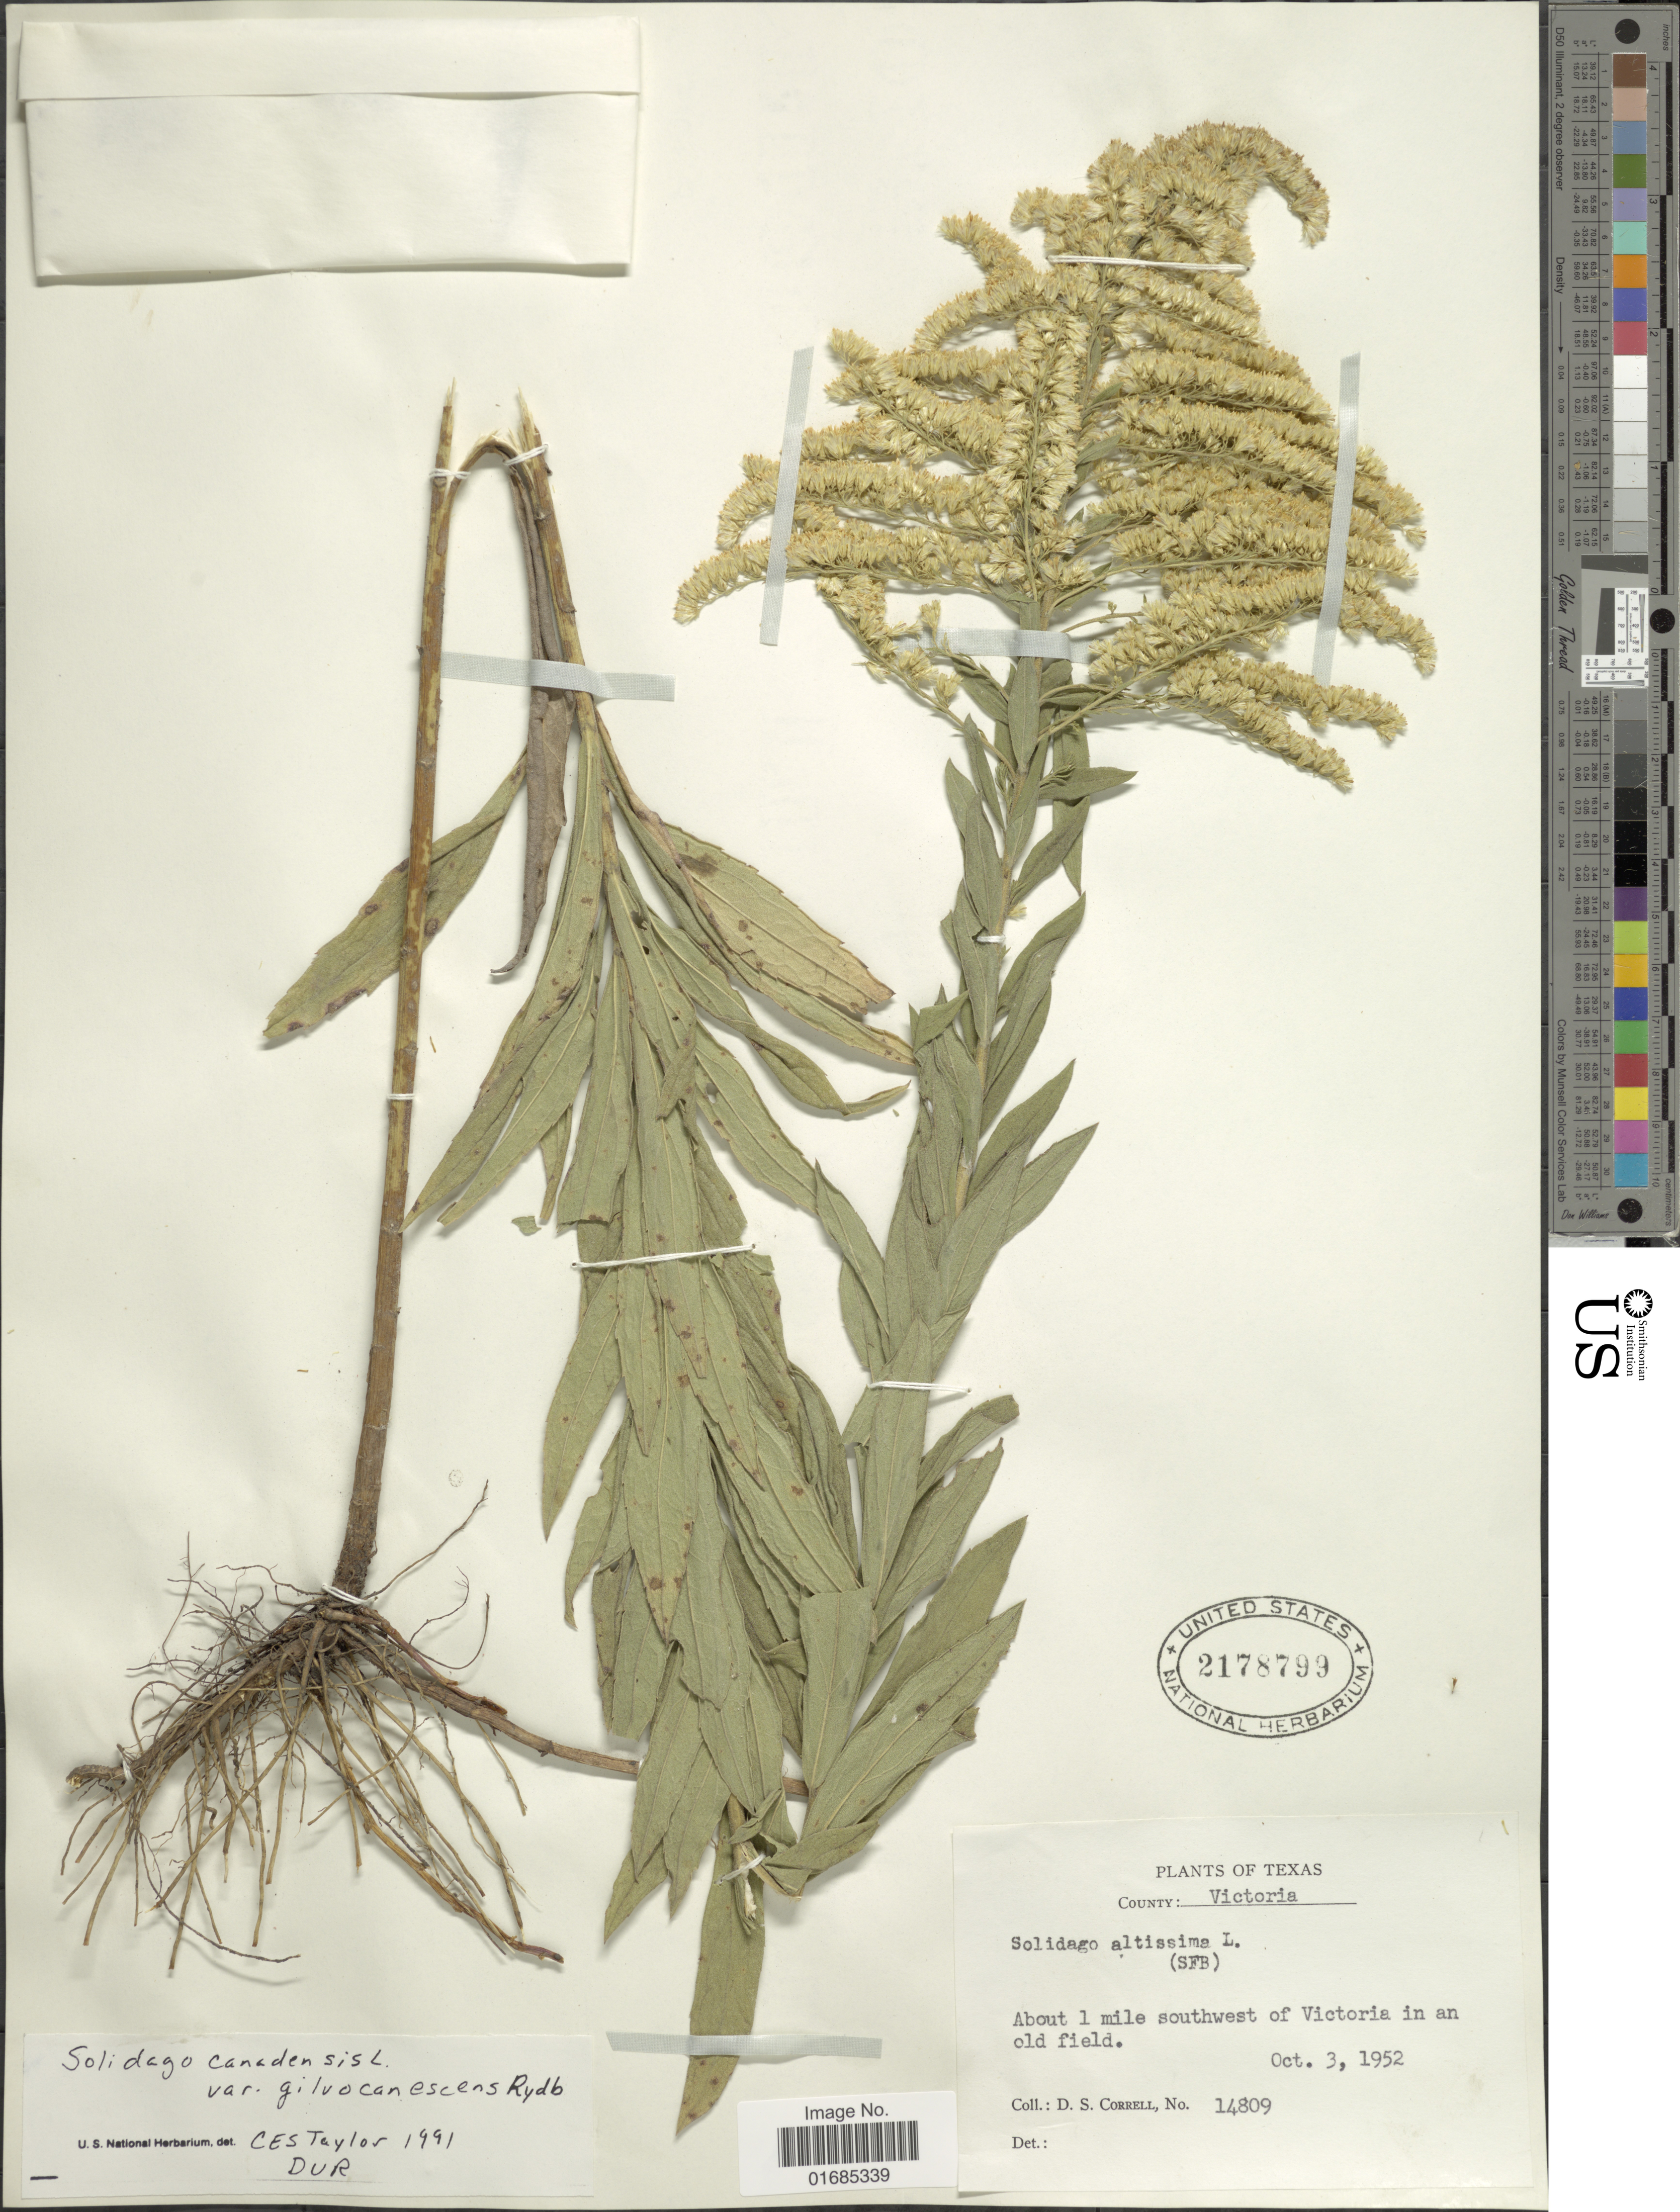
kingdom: Plantae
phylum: Tracheophyta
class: Magnoliopsida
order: Asterales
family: Asteraceae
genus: Solidago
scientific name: Solidago canadensis var. gilvocanescens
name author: Rydb.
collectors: D. S. Correll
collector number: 14809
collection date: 1952-10-03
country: United States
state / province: Texas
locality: County: Victoria, about 1 mile southwest of Victoria in an old field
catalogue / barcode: US 2178799